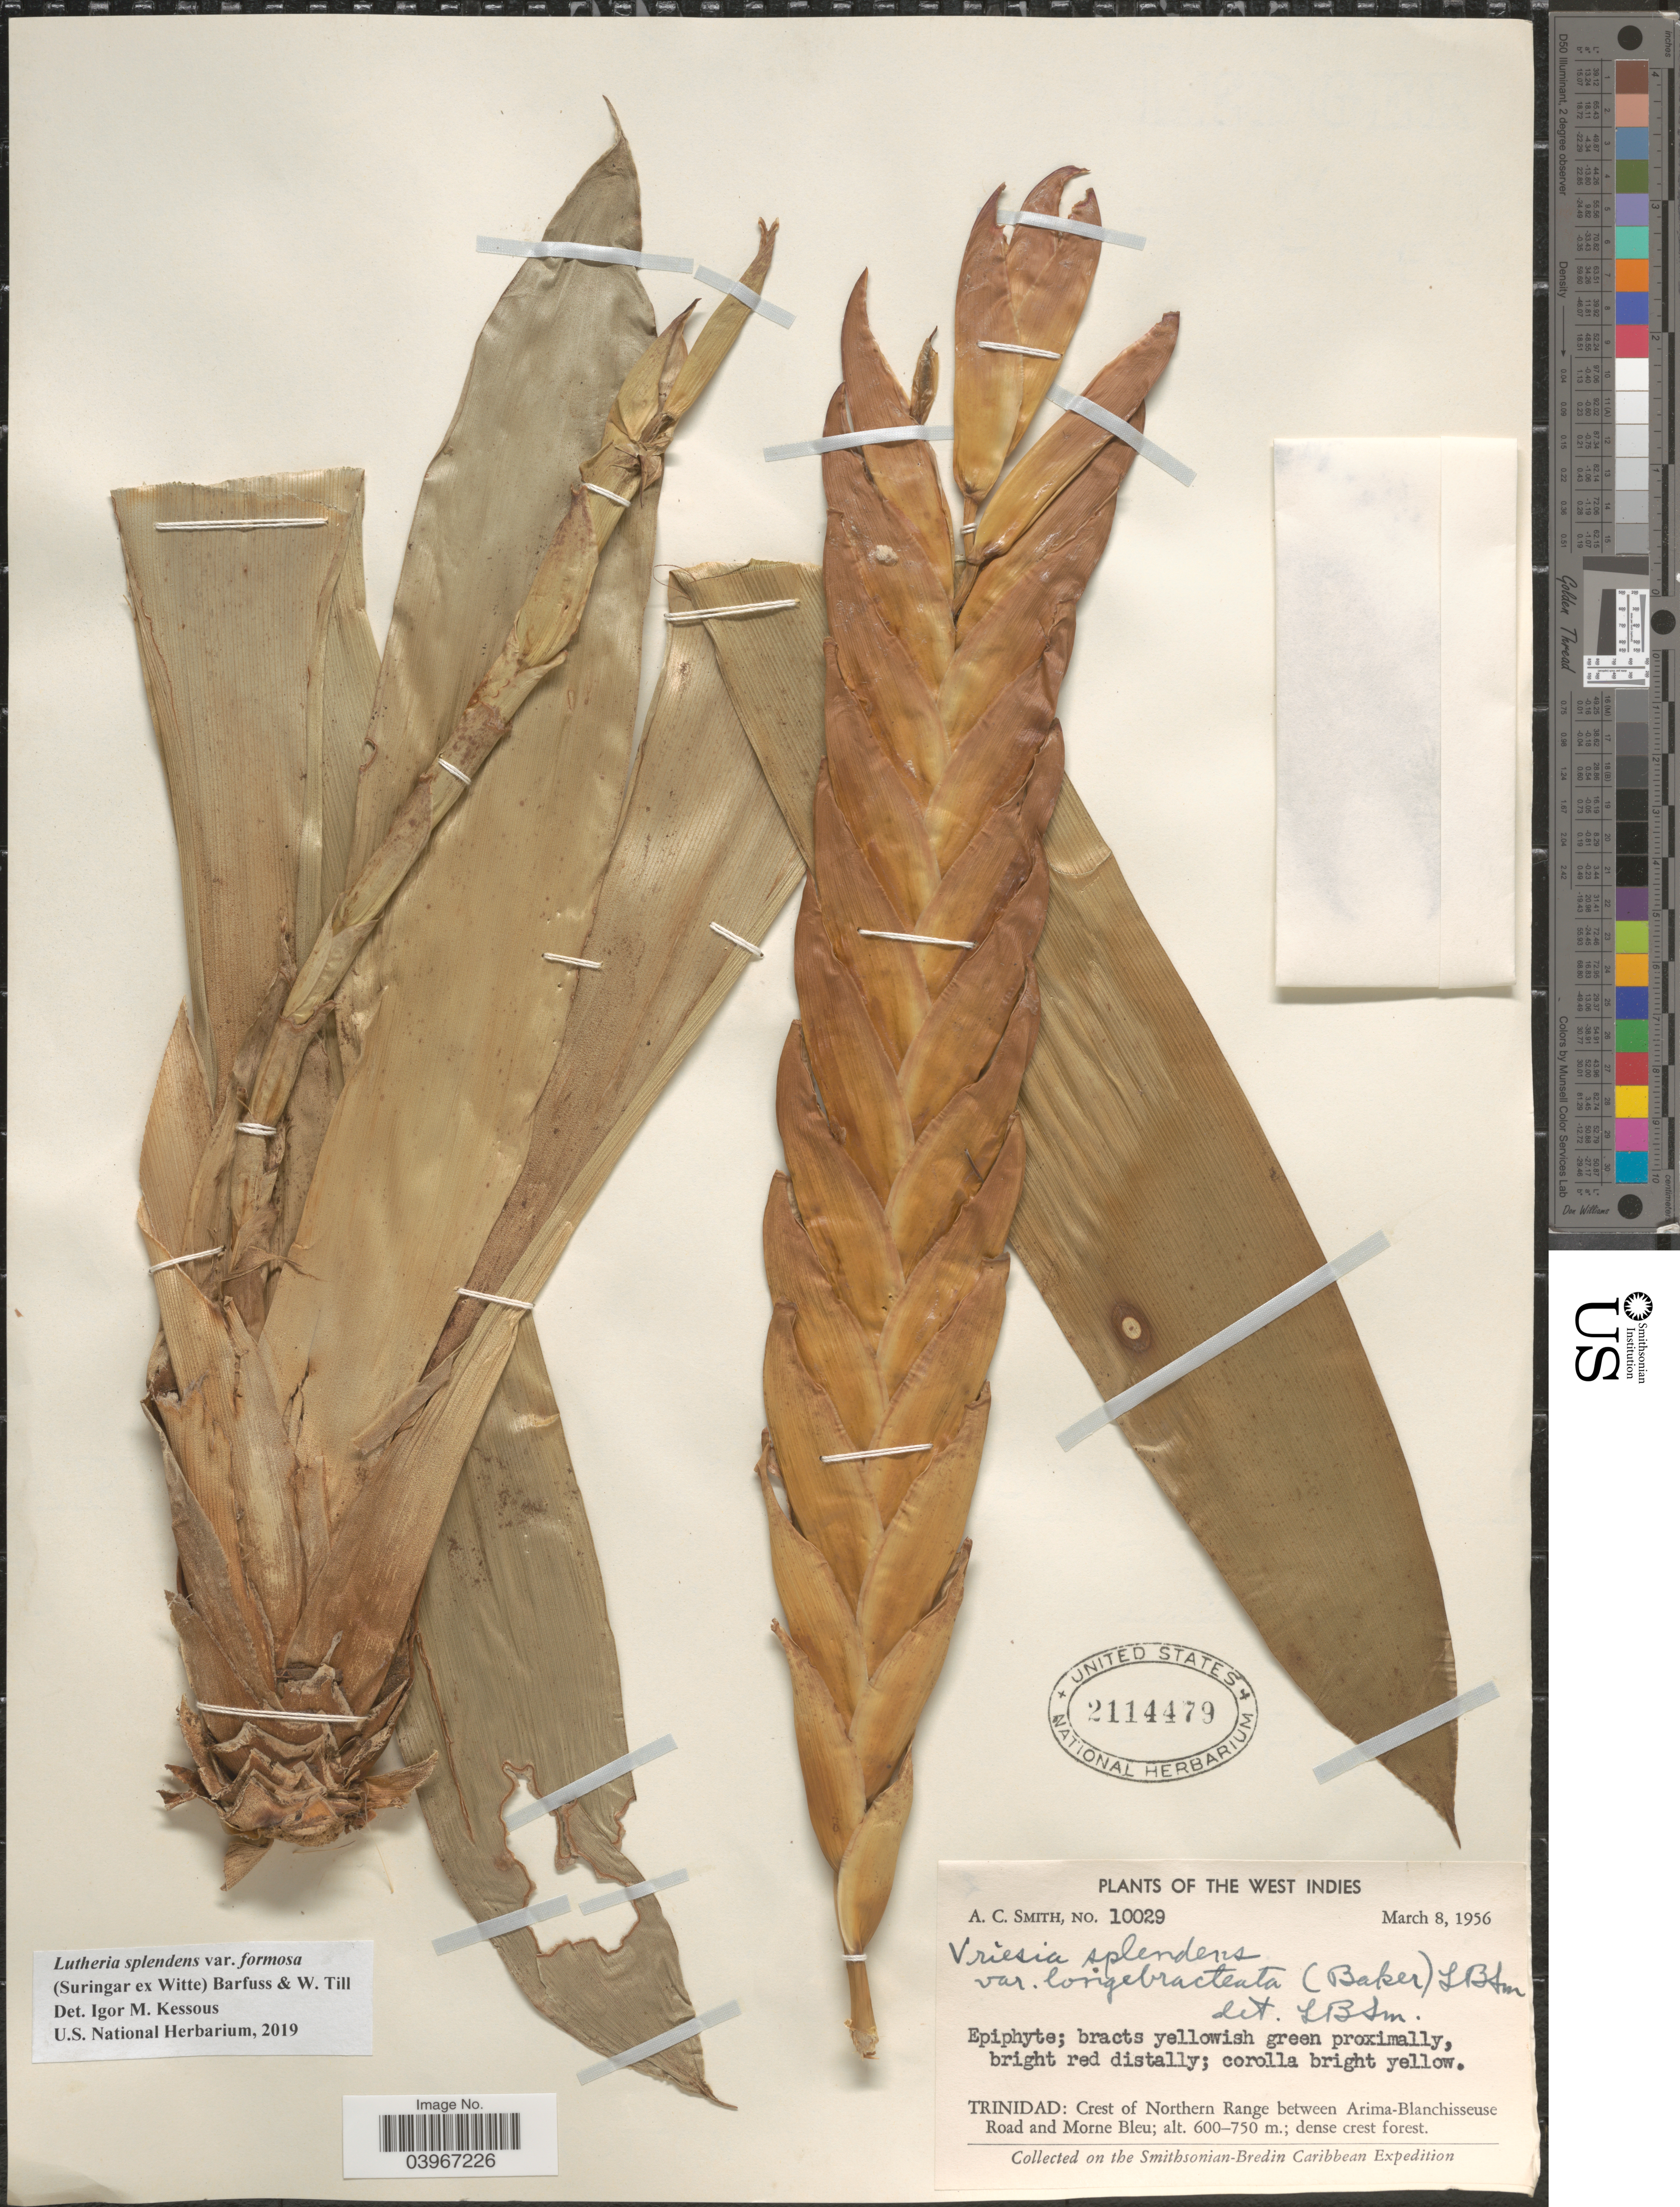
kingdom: Plantae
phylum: Tracheophyta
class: Liliopsida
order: Poales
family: Bromeliaceae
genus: Lutheria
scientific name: Lutheria splendens var. formosa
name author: (Suringar ex Witte) Barfuss & W. Till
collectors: A. C. Smith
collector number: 10029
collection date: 1956-03-08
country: Trinidad and Tobago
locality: The West Indies. Trinidad: Crest of Northern Range between Arima-Blanchisseuse Road and Morne Bleu.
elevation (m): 600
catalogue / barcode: US 2114479